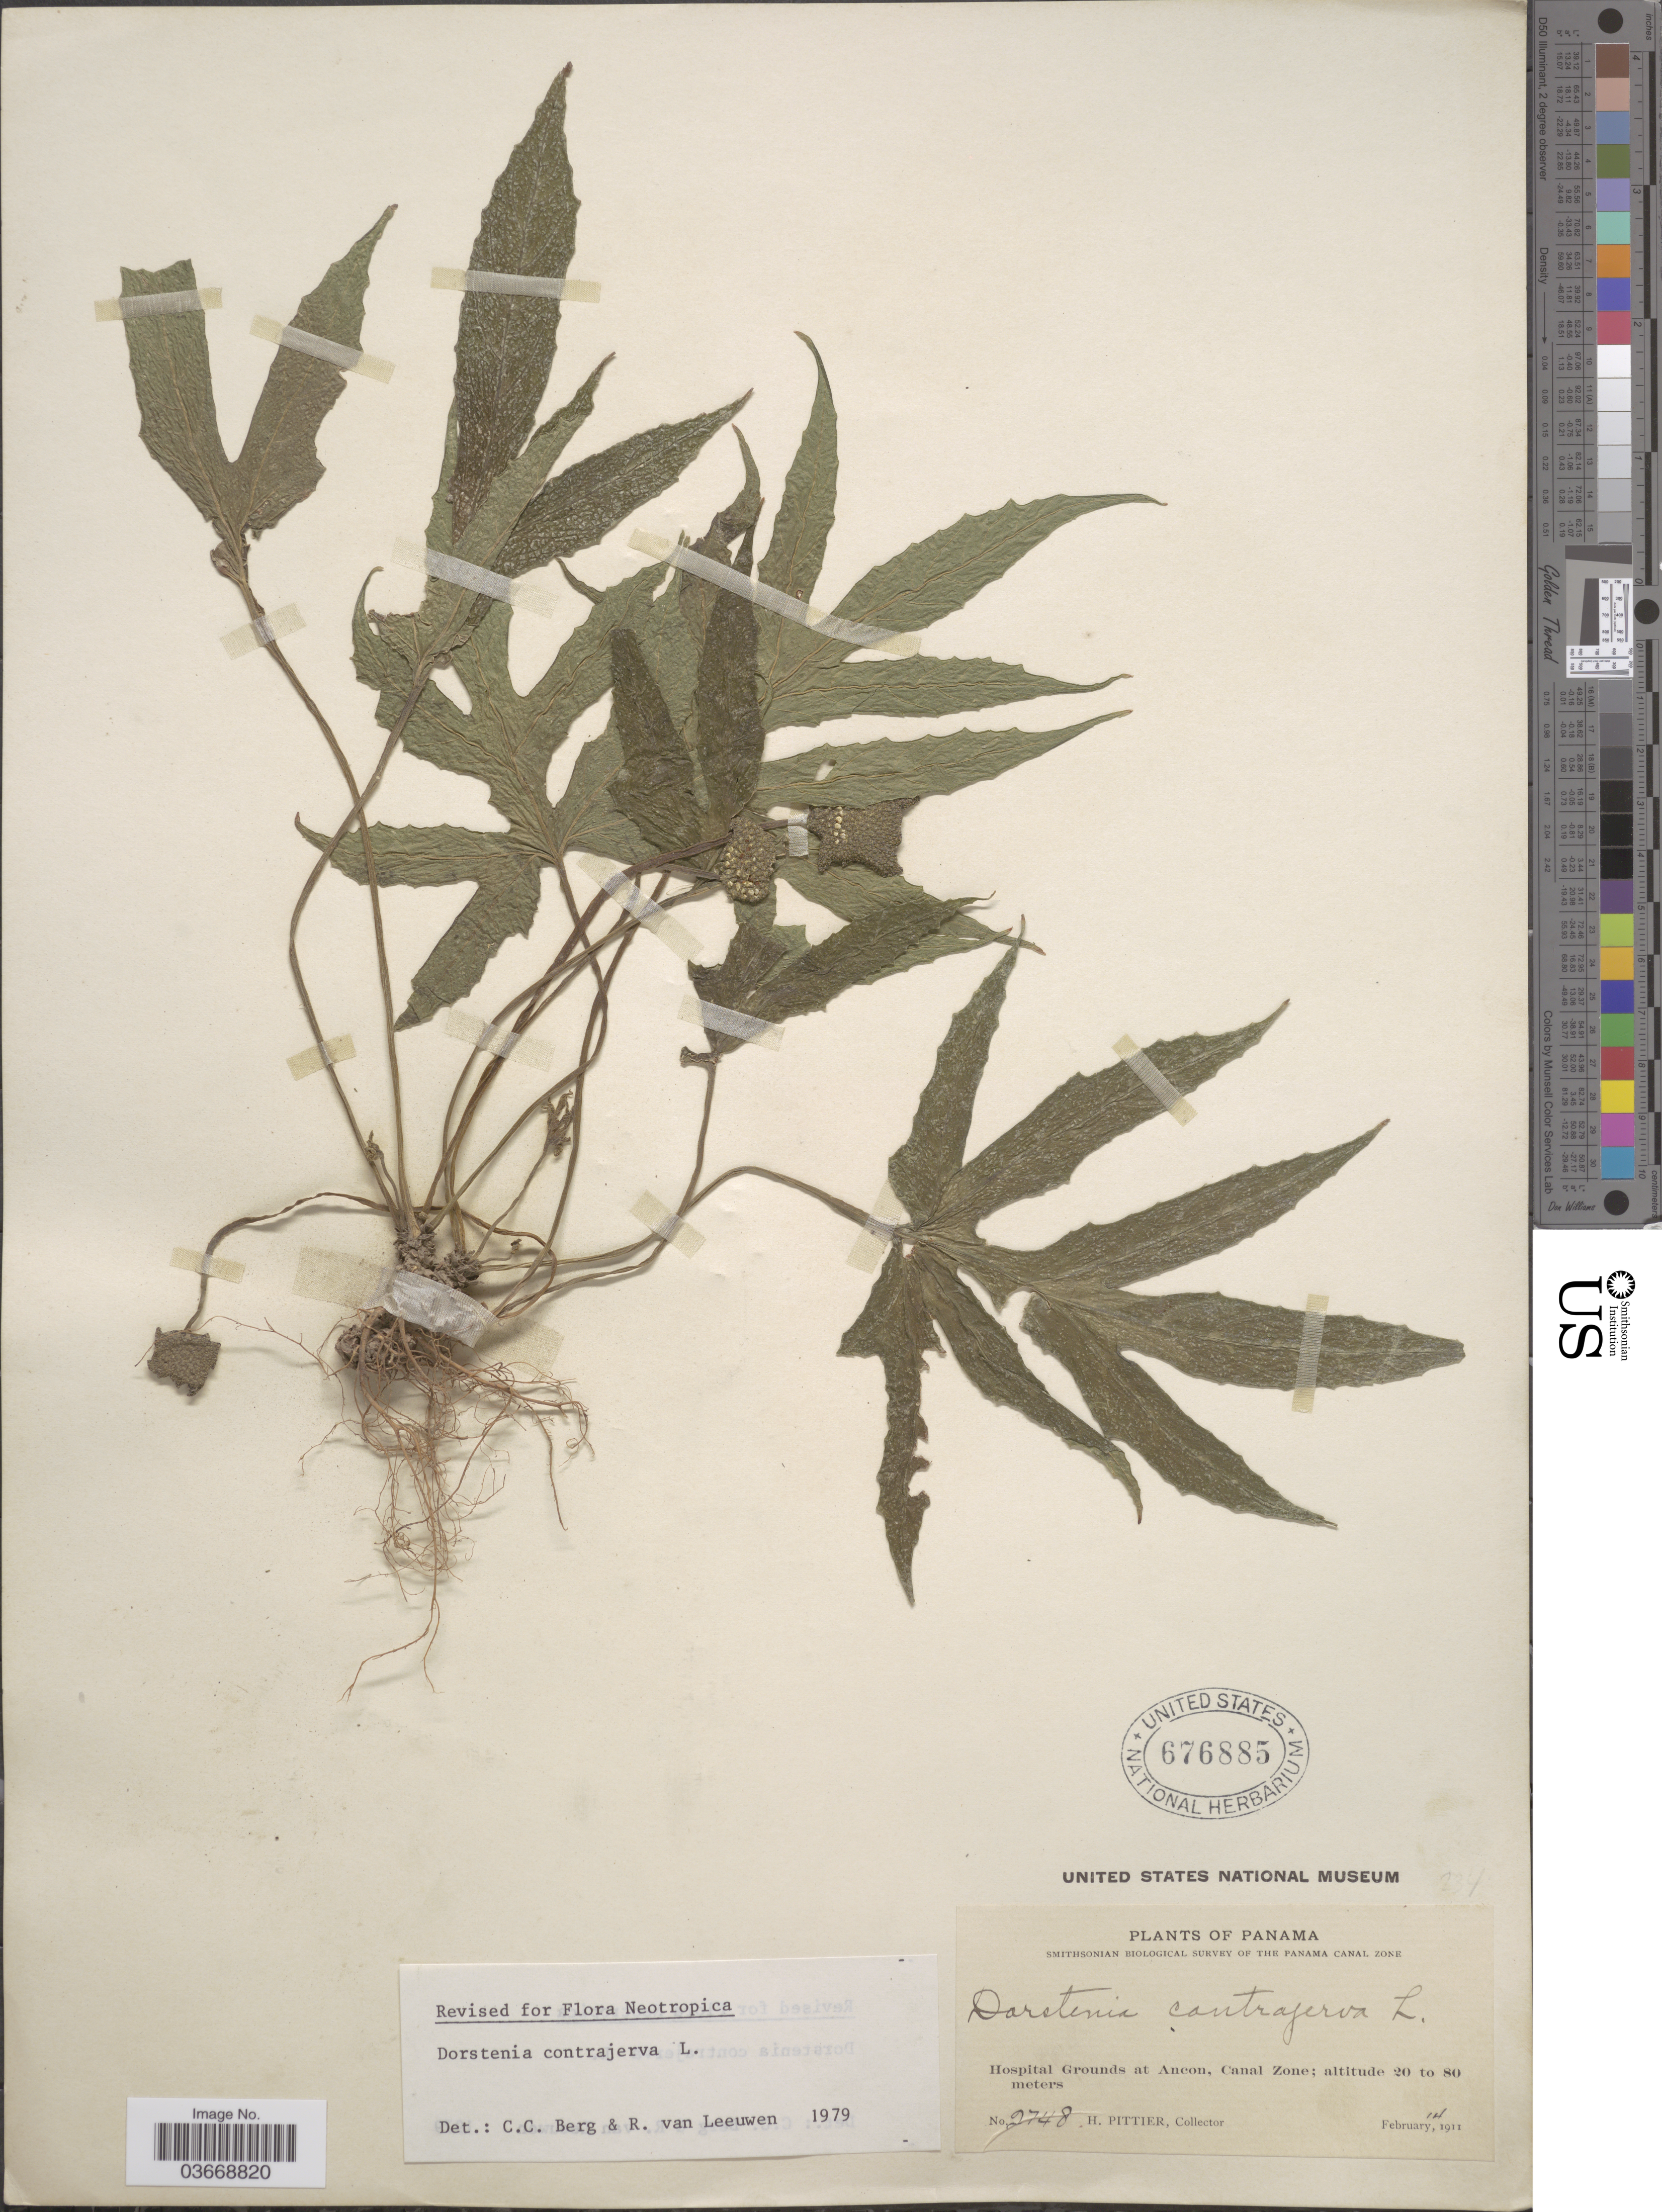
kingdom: Plantae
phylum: Tracheophyta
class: Magnoliopsida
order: Rosales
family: Moraceae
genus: Dorstenia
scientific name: Dorstenia contrajerva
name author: L.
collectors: H. F. Pittier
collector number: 2748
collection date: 1911-02-14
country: Panama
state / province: Colón / Panamá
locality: Panama Canal Zone. Hospital Grounds at Ancon, Canal Zone.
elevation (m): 20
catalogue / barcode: US 676885